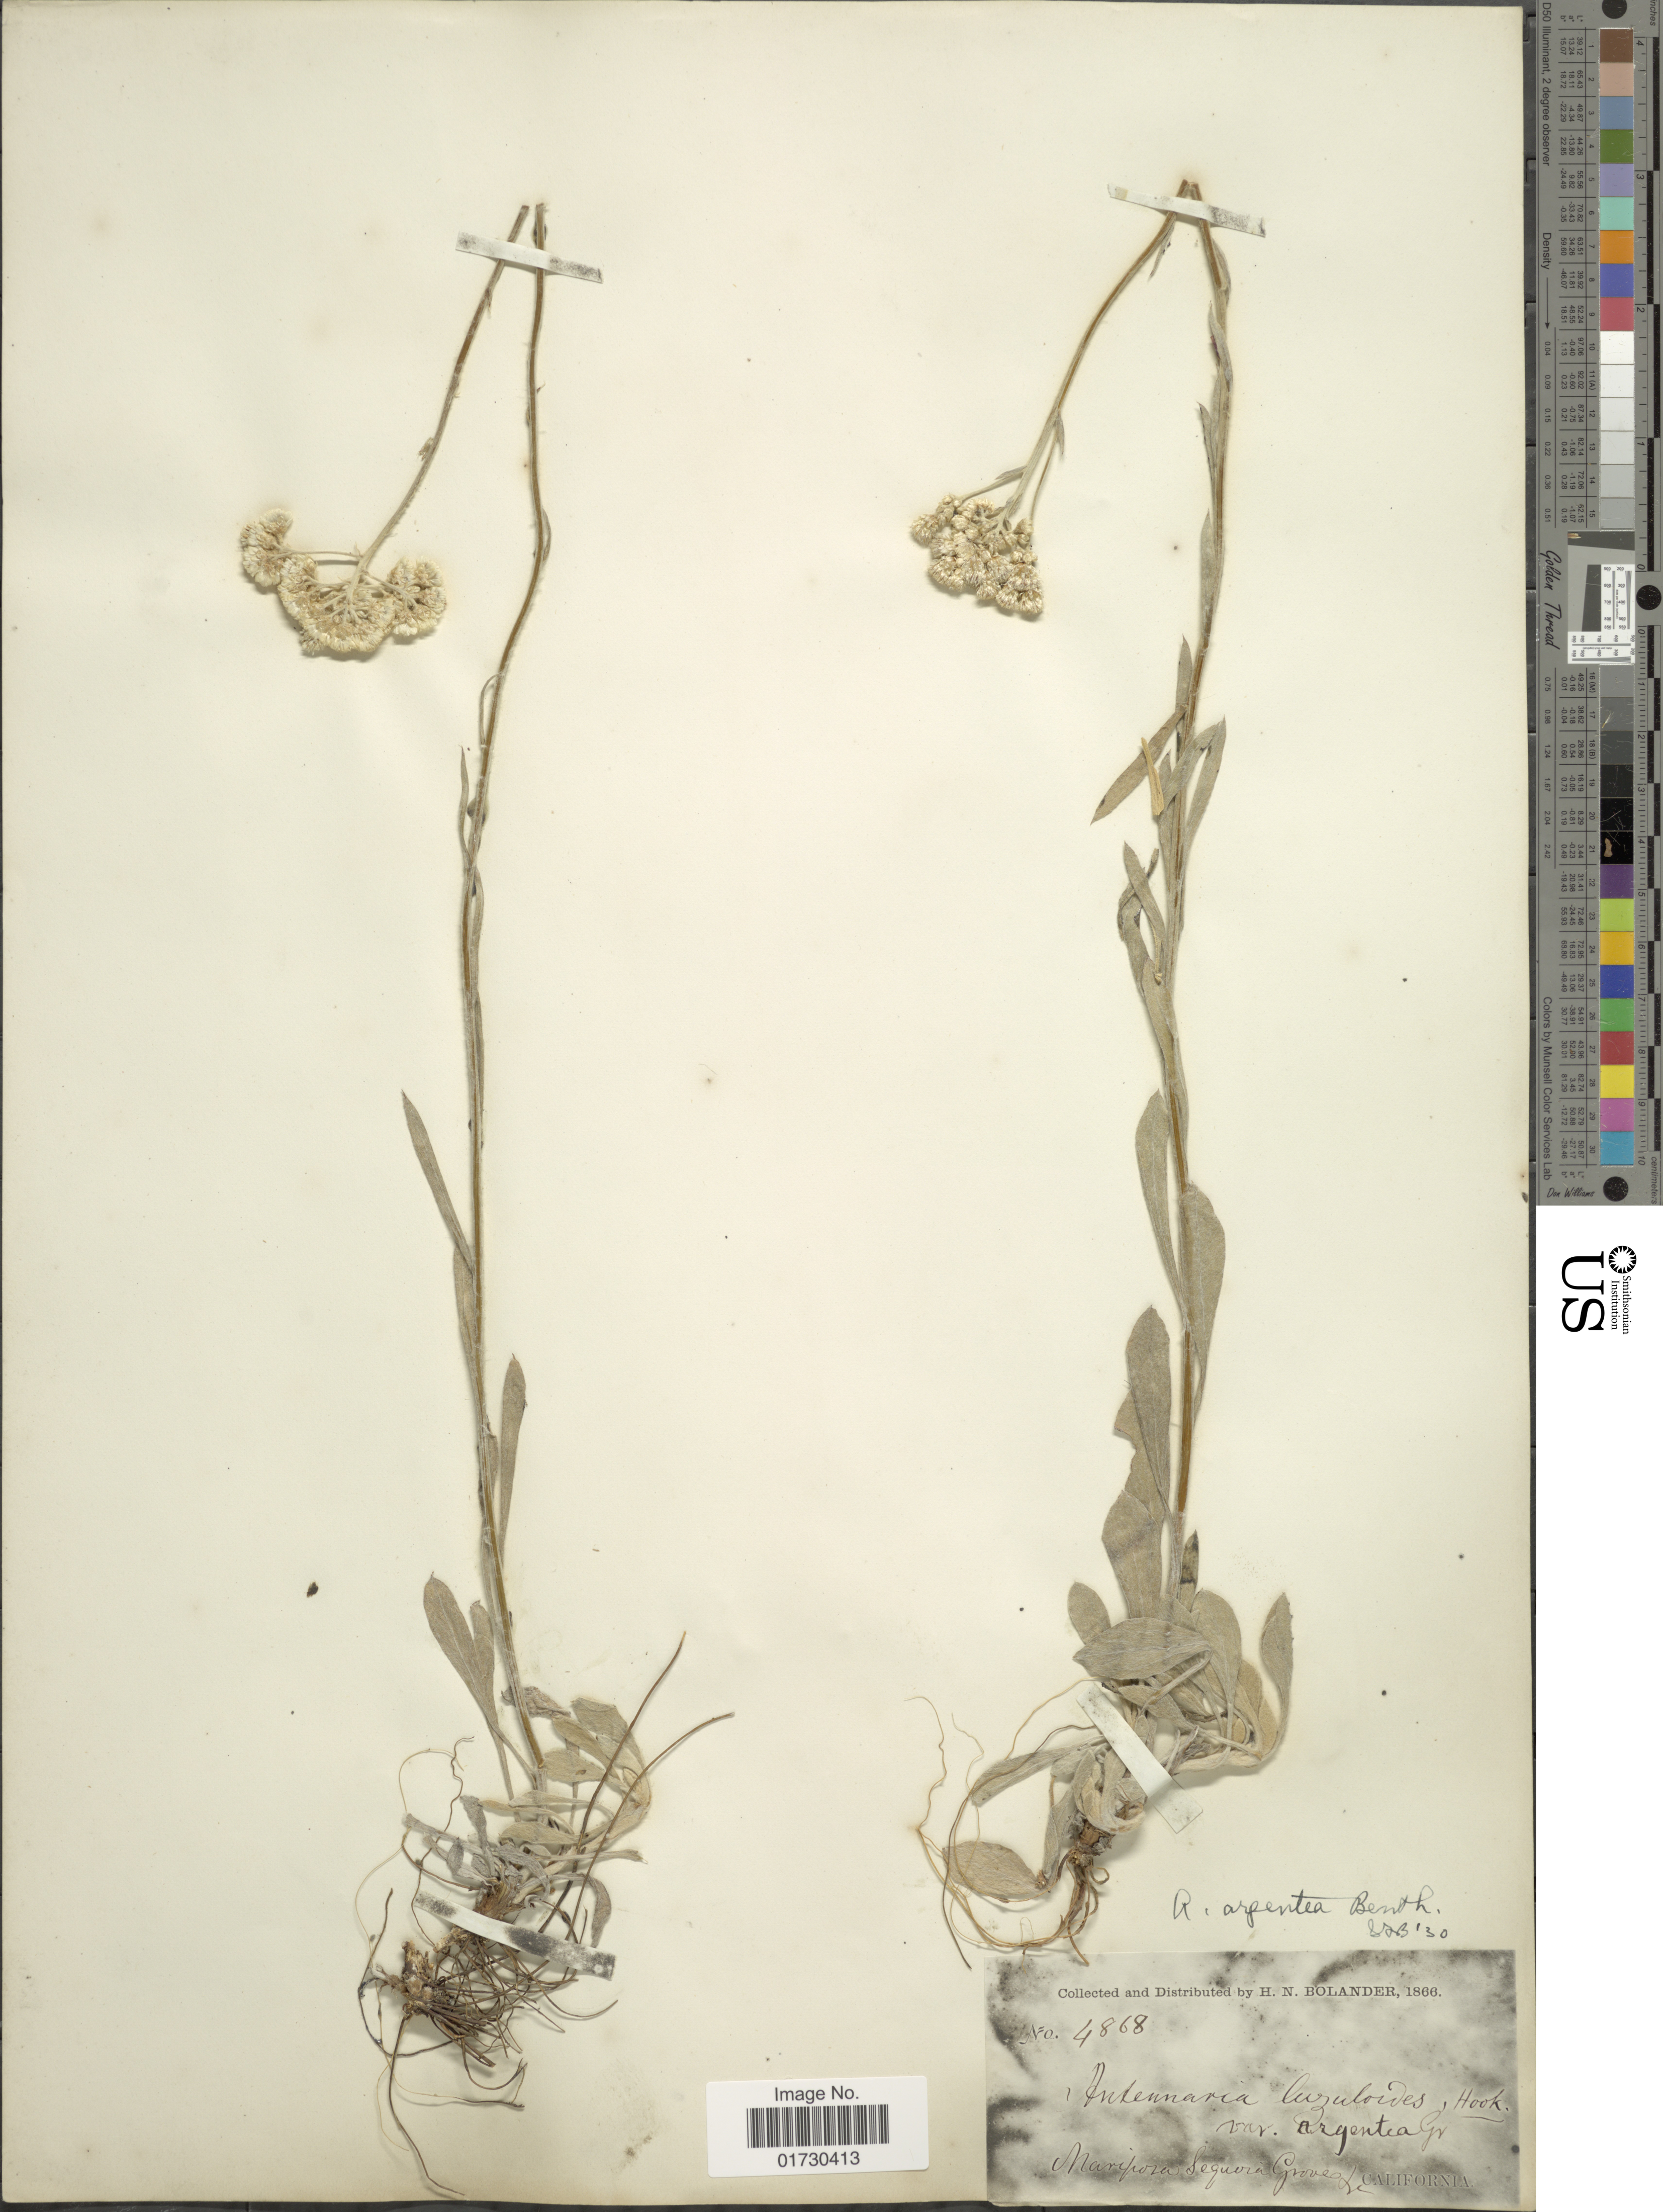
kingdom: Plantae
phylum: Tracheophyta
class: Magnoliopsida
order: Asterales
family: Asteraceae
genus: Antennaria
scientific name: Antennaria argentea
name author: Benth.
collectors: H. Bolander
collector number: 4868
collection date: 1866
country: United States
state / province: California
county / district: Mariposa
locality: Mariposa Sequoia Grove